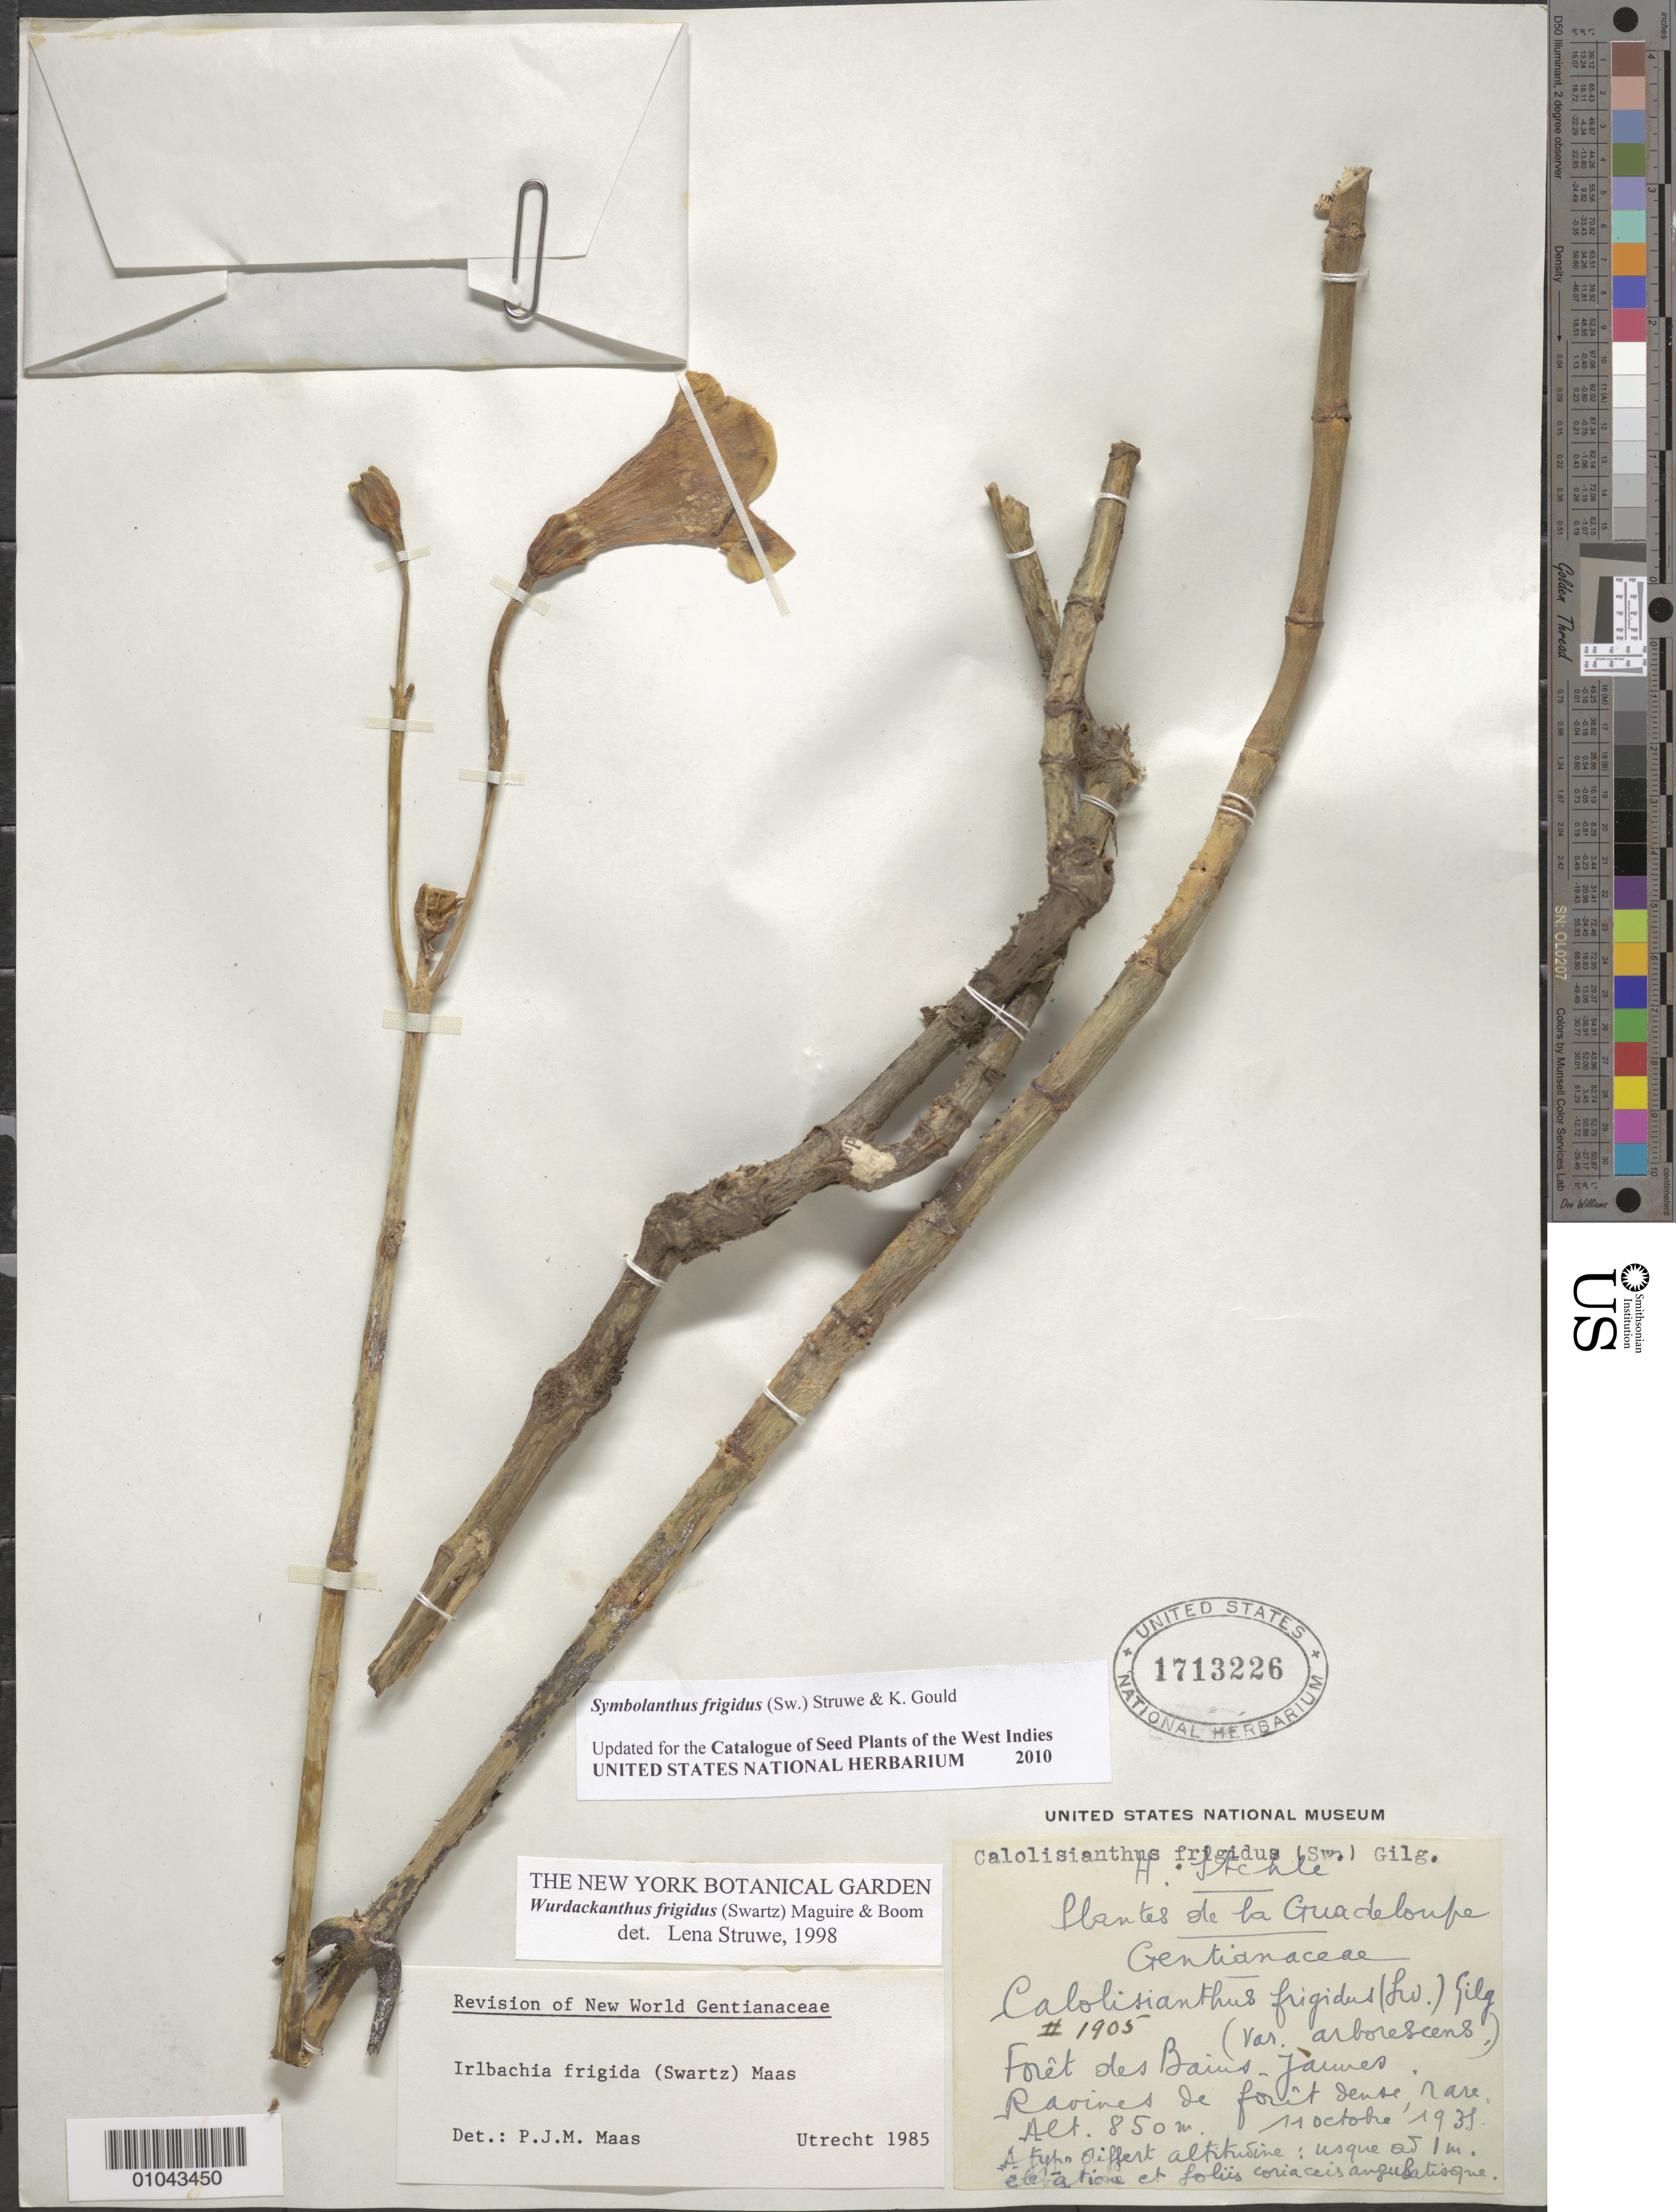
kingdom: Plantae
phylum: Tracheophyta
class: Magnoliopsida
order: Gentianales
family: Gentianaceae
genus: Symbolanthus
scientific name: Symbolanthus frigidus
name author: (Sw.) Struwe & K. R. Gould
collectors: H. Stehlé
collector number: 1905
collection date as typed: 11 Oct 1935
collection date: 1935-10-11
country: Guadeloupe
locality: Bains Jaunes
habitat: Ravines de forêt dense, rare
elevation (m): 850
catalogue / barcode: US 1713226